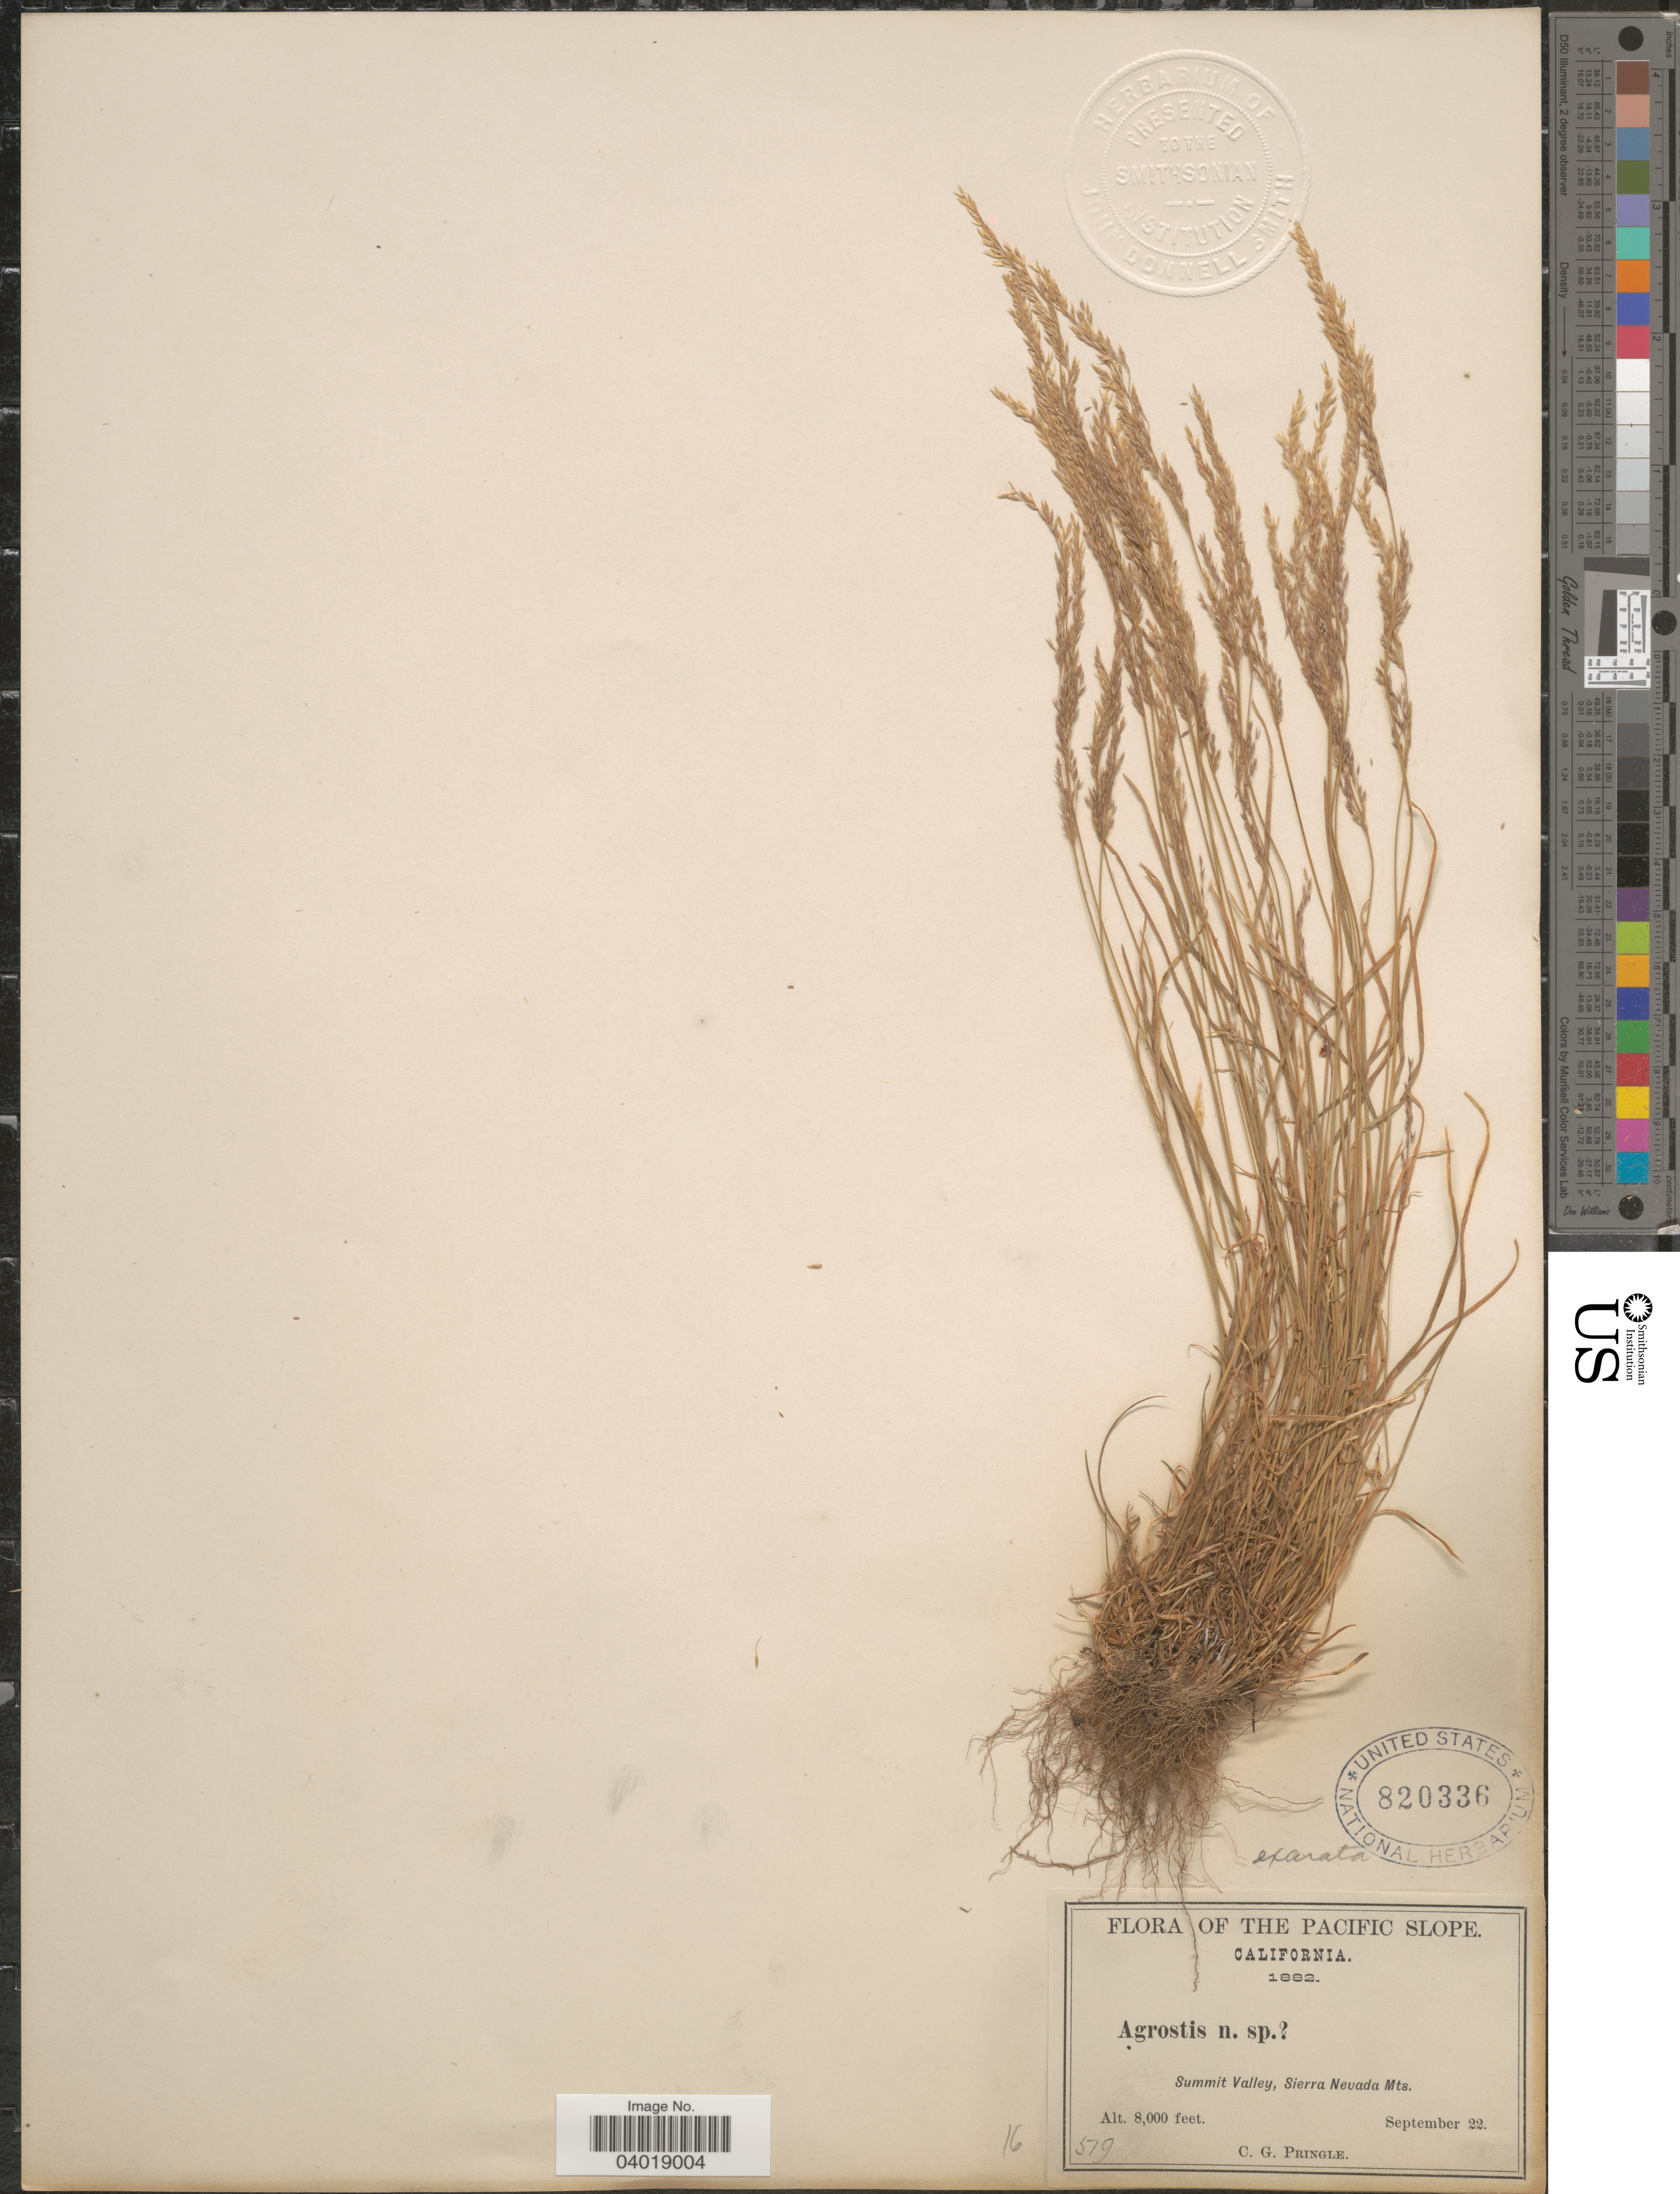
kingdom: Plantae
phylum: Tracheophyta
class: Liliopsida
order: Poales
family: Poaceae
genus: Agrostis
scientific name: Agrostis exarata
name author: Trin.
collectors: C. G. Pringle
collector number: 519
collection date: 1882-09-22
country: United States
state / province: California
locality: The Pacific Slope. Summit Valley, Sierra Nevada Mts.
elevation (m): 2438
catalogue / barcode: US 820336